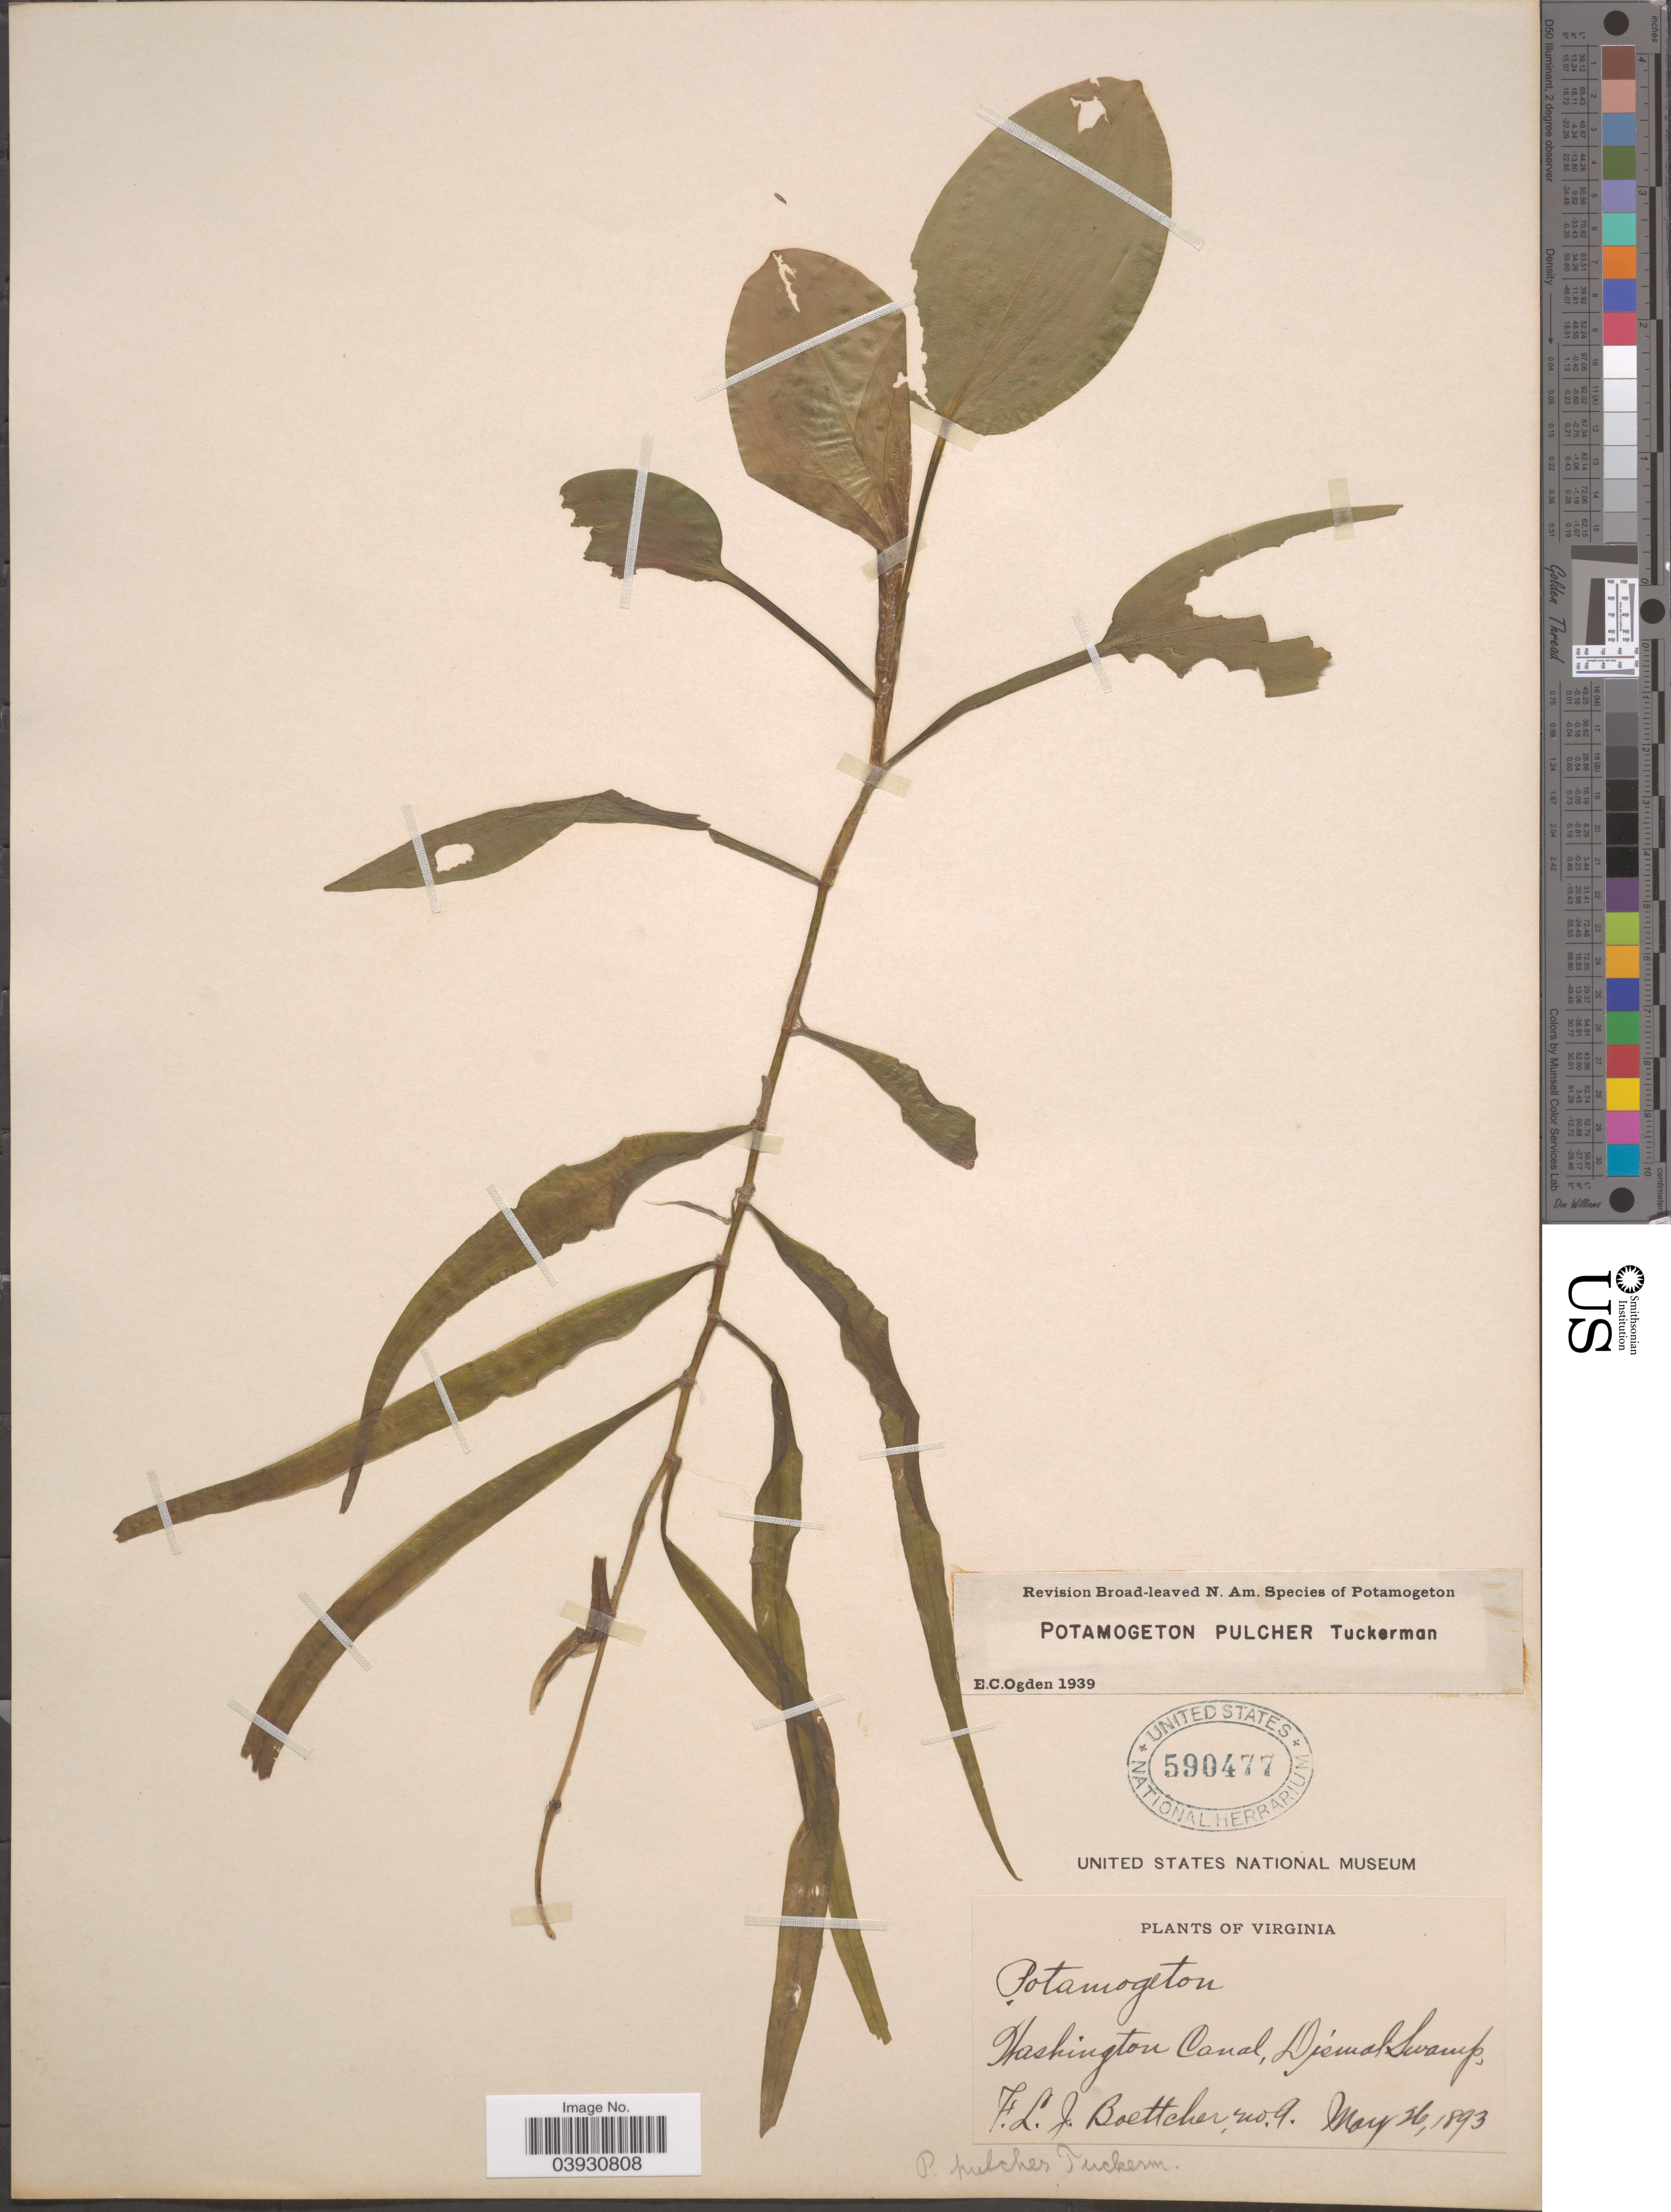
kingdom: Plantae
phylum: Tracheophyta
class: Liliopsida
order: Alismatales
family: Potamogetonaceae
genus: Potamogeton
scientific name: Potamogeton pulcher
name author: Tuck.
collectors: F. Boettcher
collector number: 9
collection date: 1893-05-26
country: United States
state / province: Virginia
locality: Washington Canal, Dismal Swamp.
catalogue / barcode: US 590477